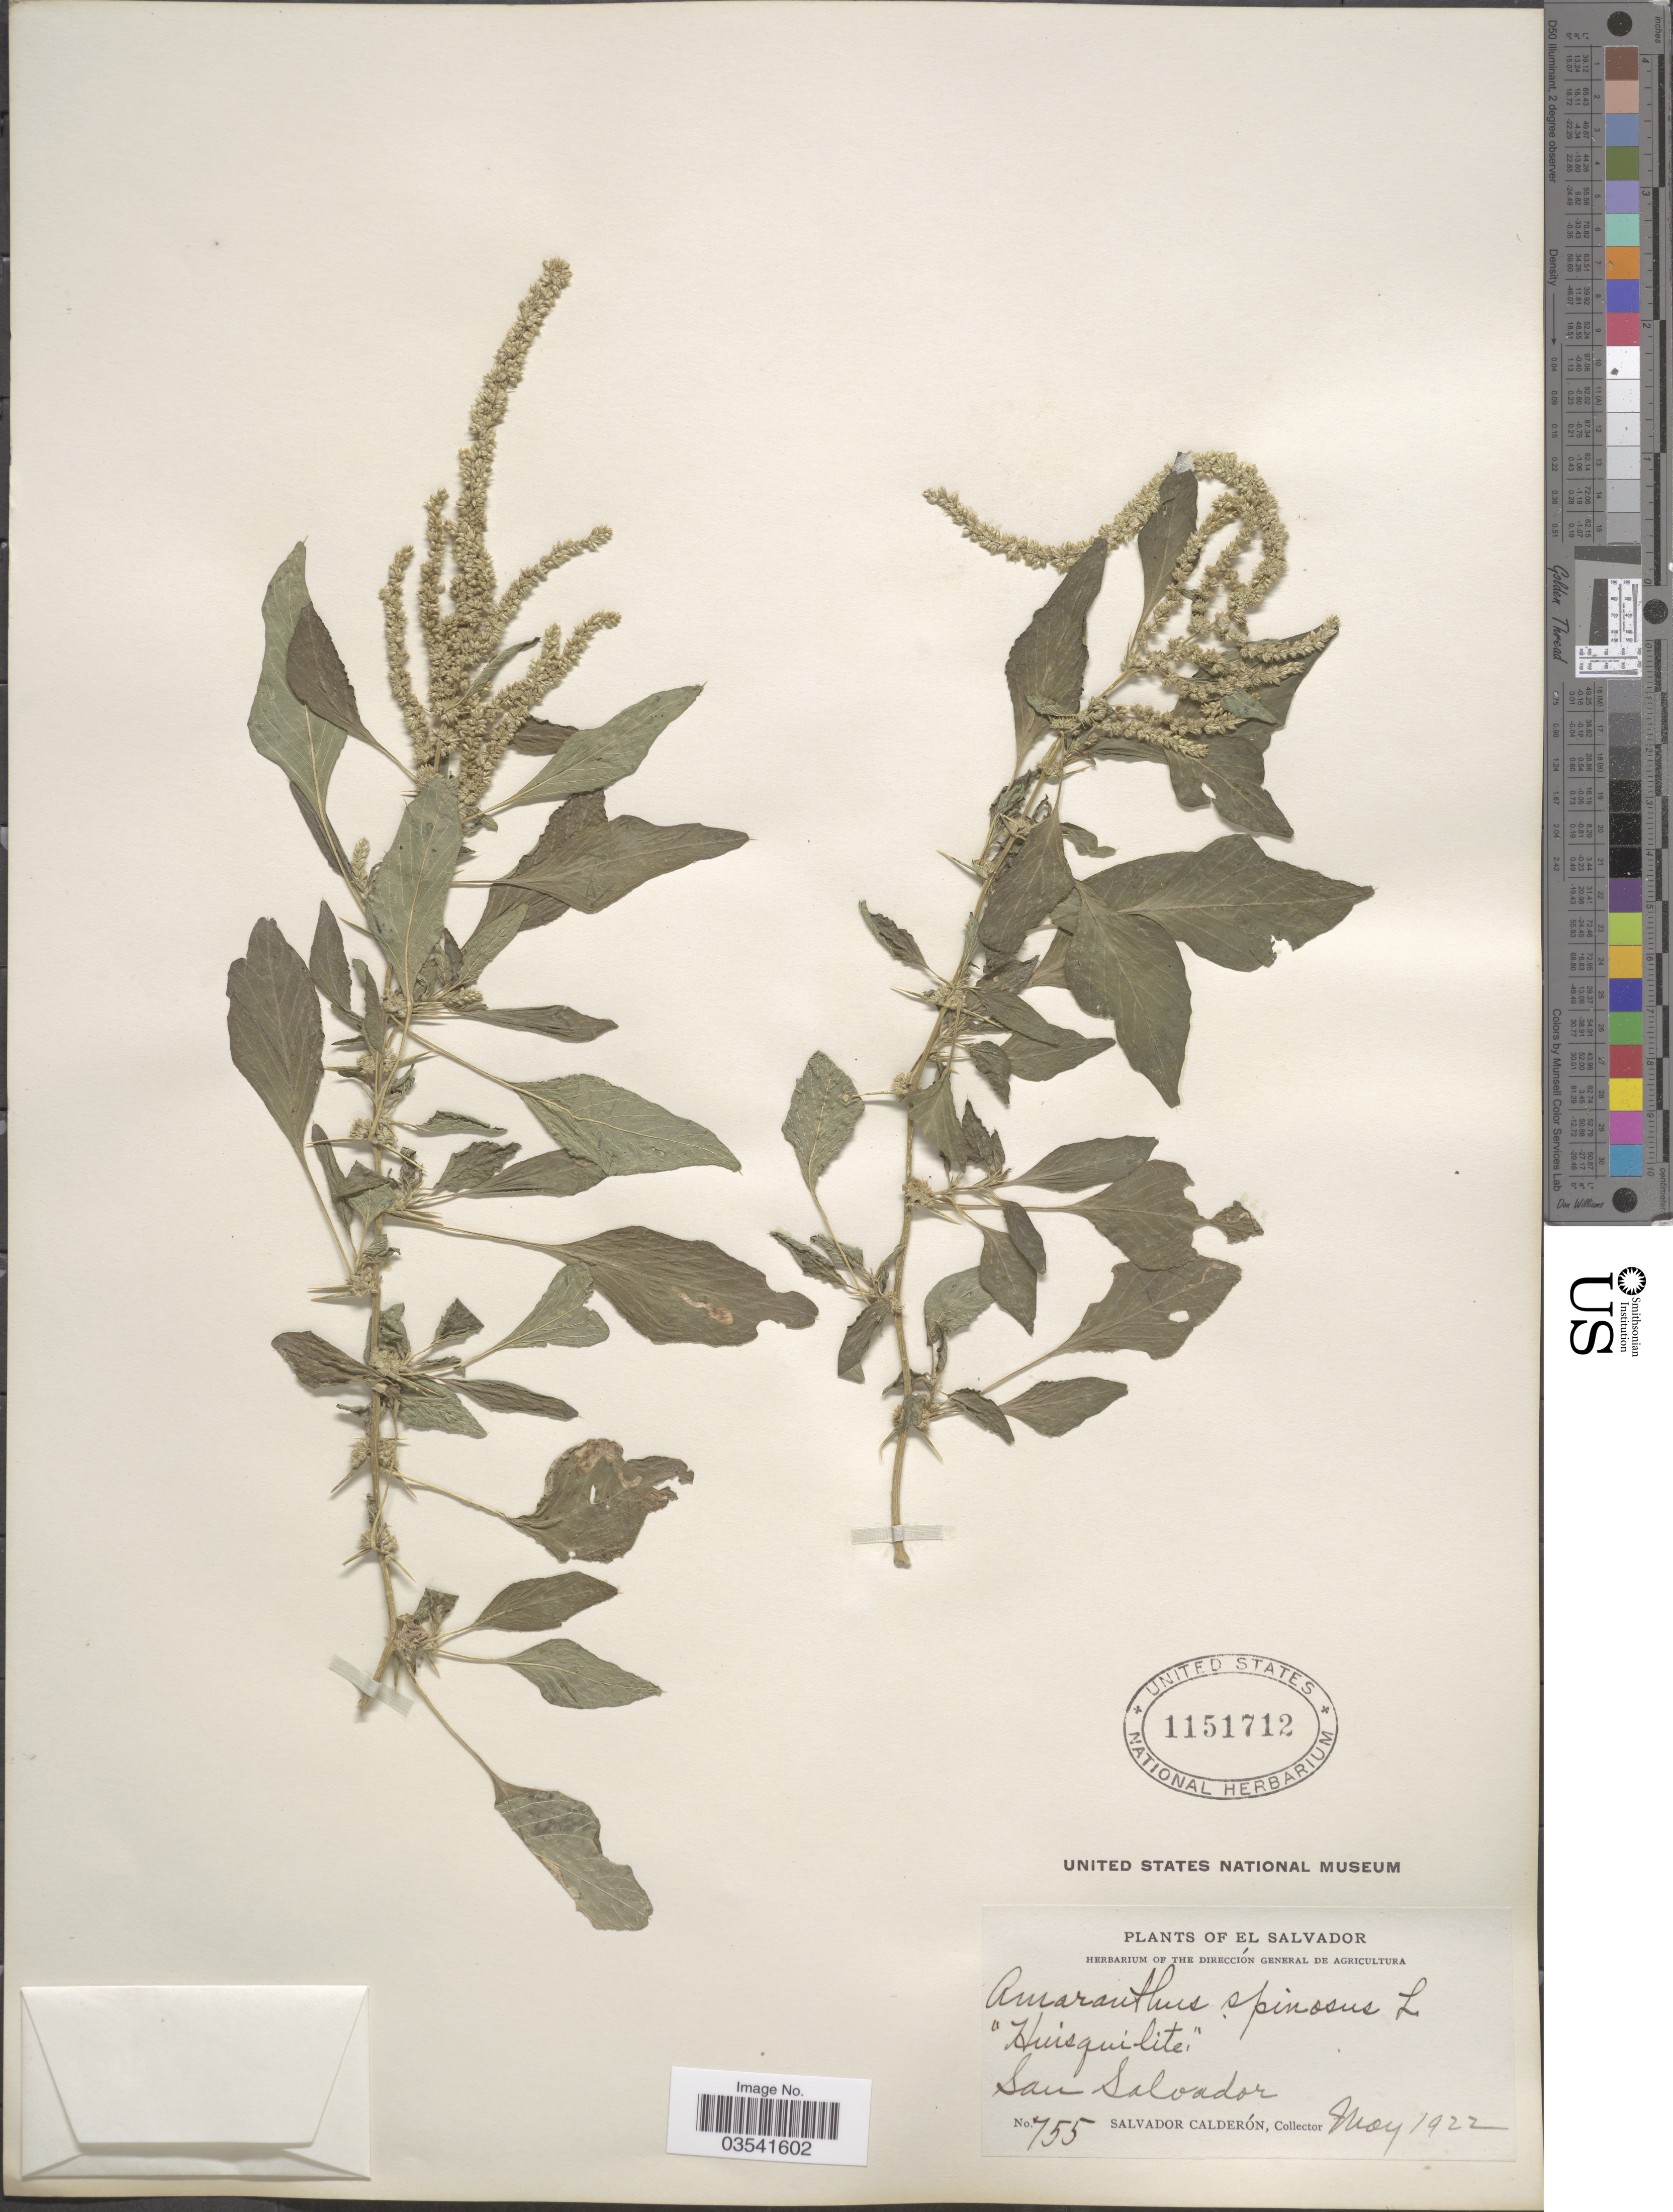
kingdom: Plantae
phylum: Tracheophyta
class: Magnoliopsida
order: Caryophyllales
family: Amaranthaceae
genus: Amaranthus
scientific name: Amaranthus spinosus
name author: L.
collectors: S. Calderón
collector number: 755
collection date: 1922-05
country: El Salvador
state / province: San Salvador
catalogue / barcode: US 1151712